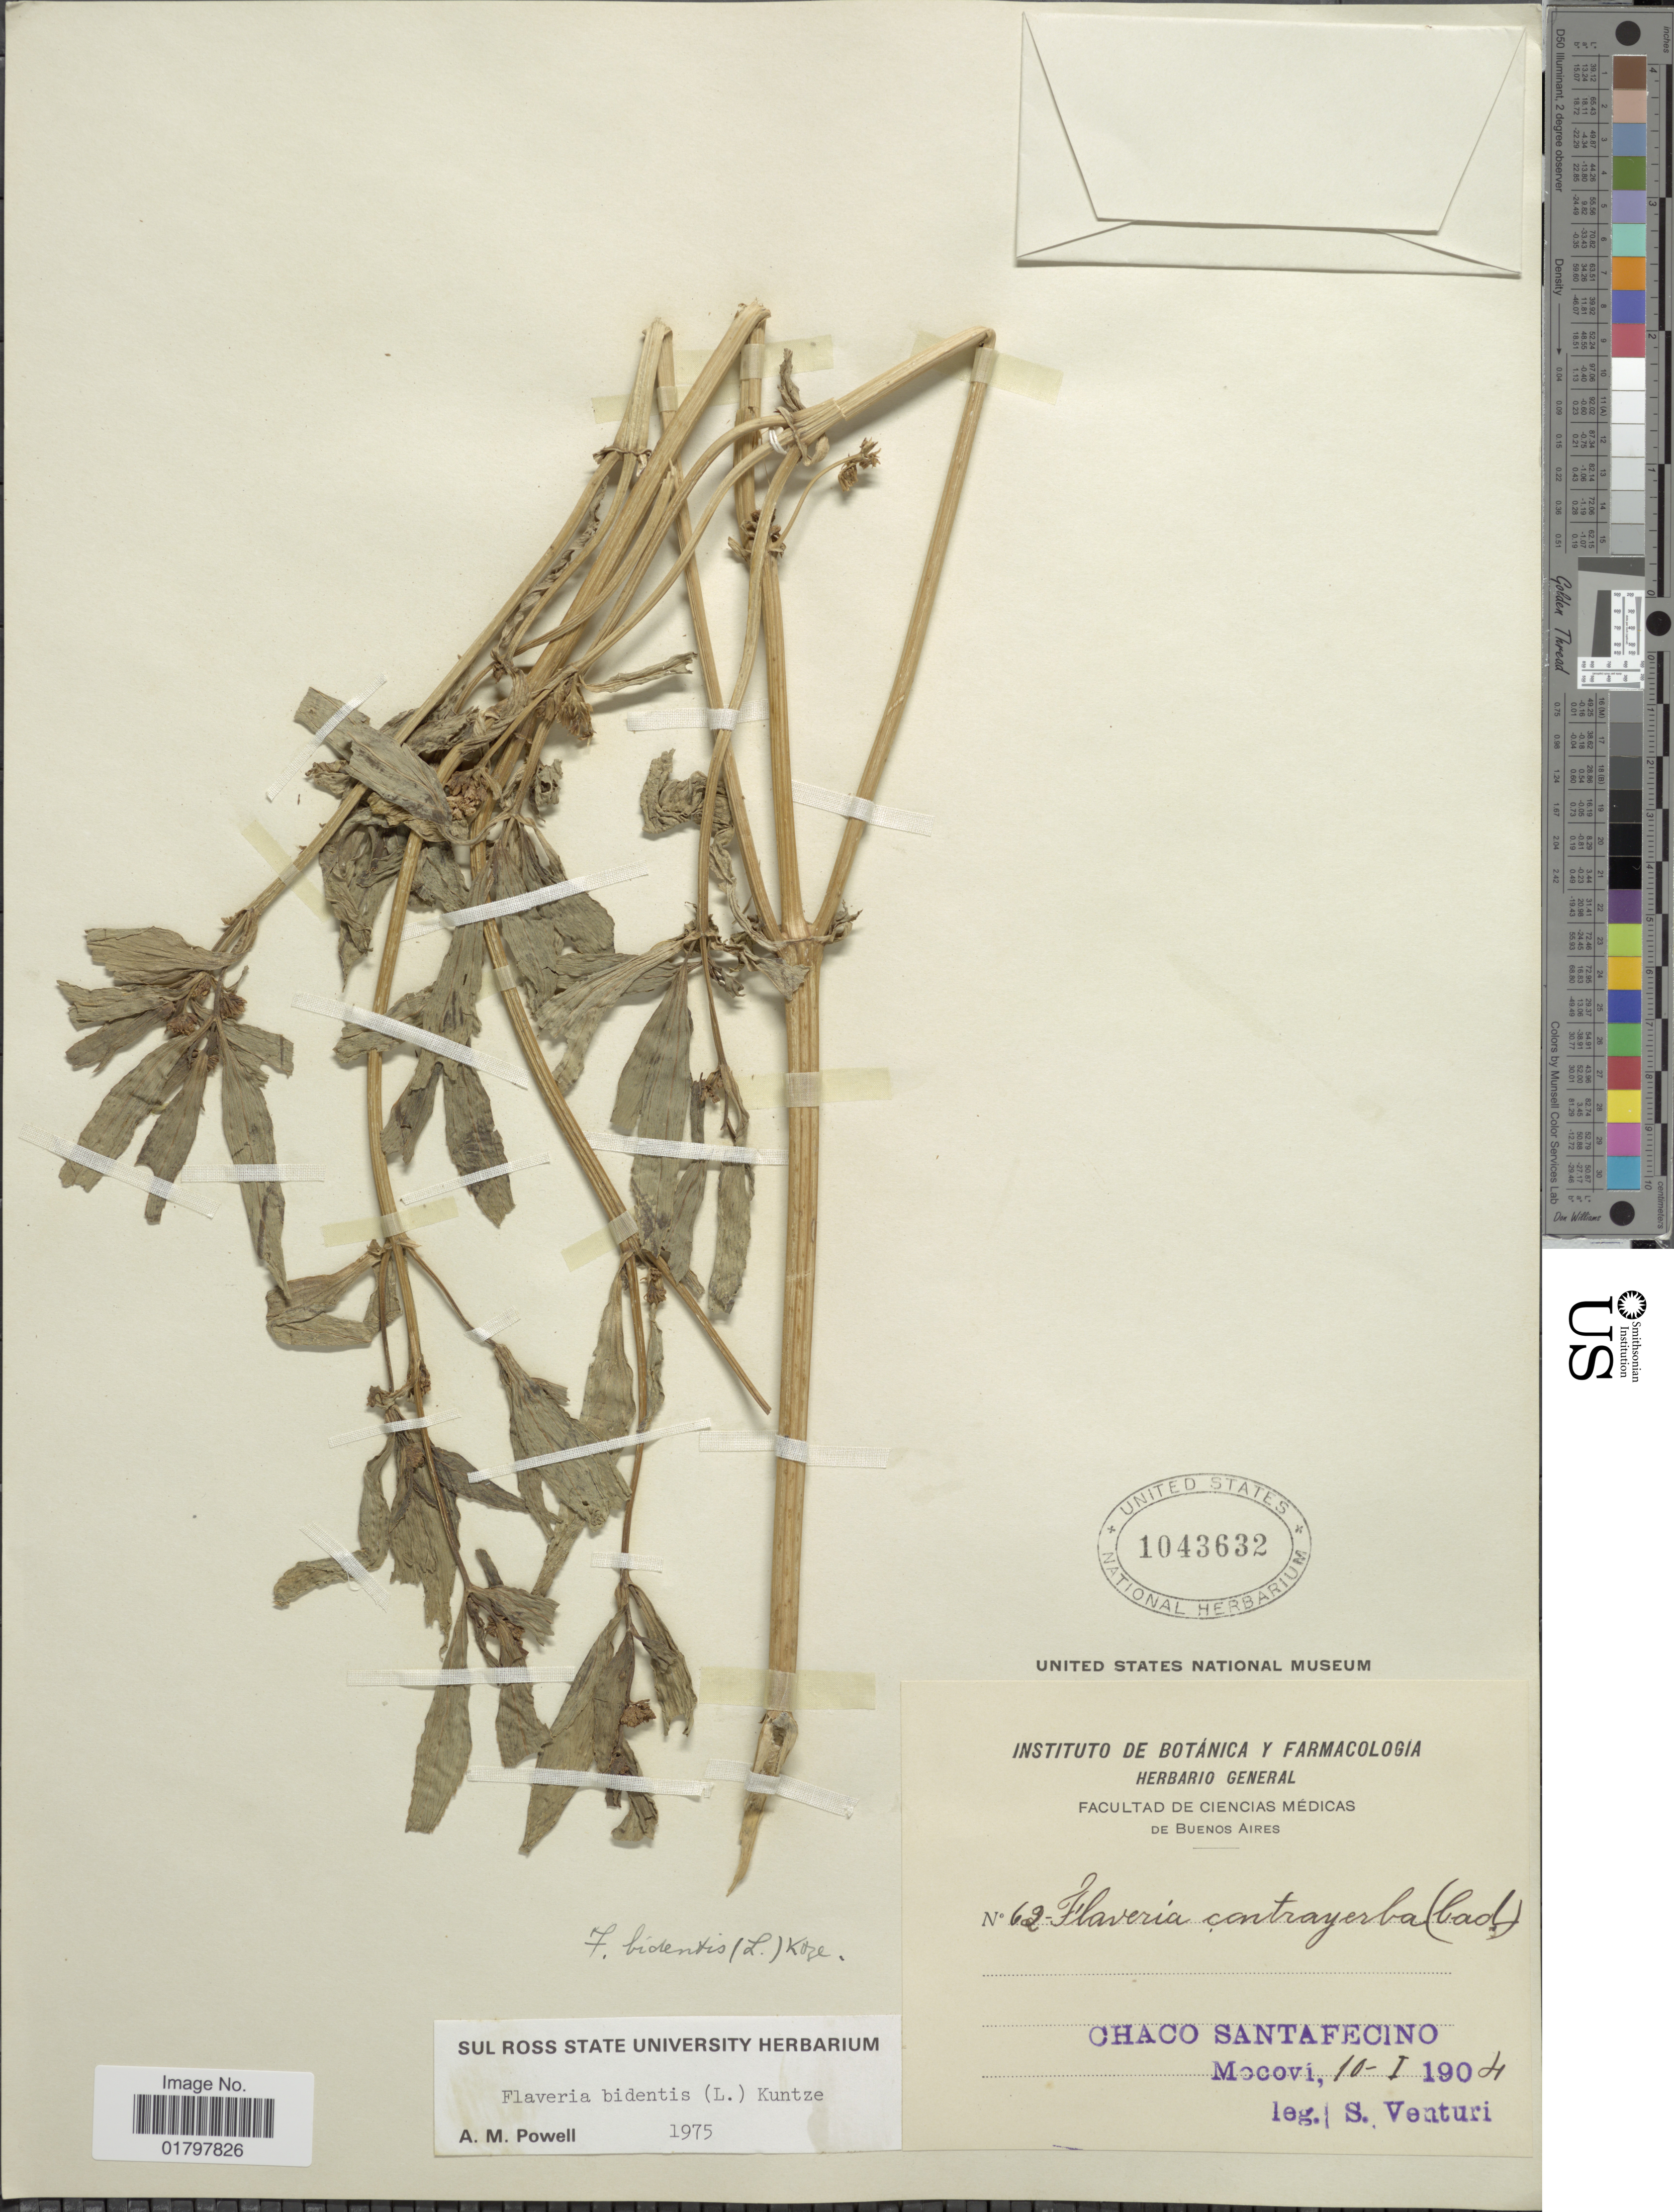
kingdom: Plantae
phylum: Tracheophyta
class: Magnoliopsida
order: Asterales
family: Asteraceae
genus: Flaveria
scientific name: Flaveria bidentis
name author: (L.) Kuntze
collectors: S. Venturi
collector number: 62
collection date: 1904-01-10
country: Argentina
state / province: Buenos Aires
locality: Facultad de Ciencias Médicas de Buenos Aires. Chaco Santafecino, Mocovi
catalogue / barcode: US 1043632